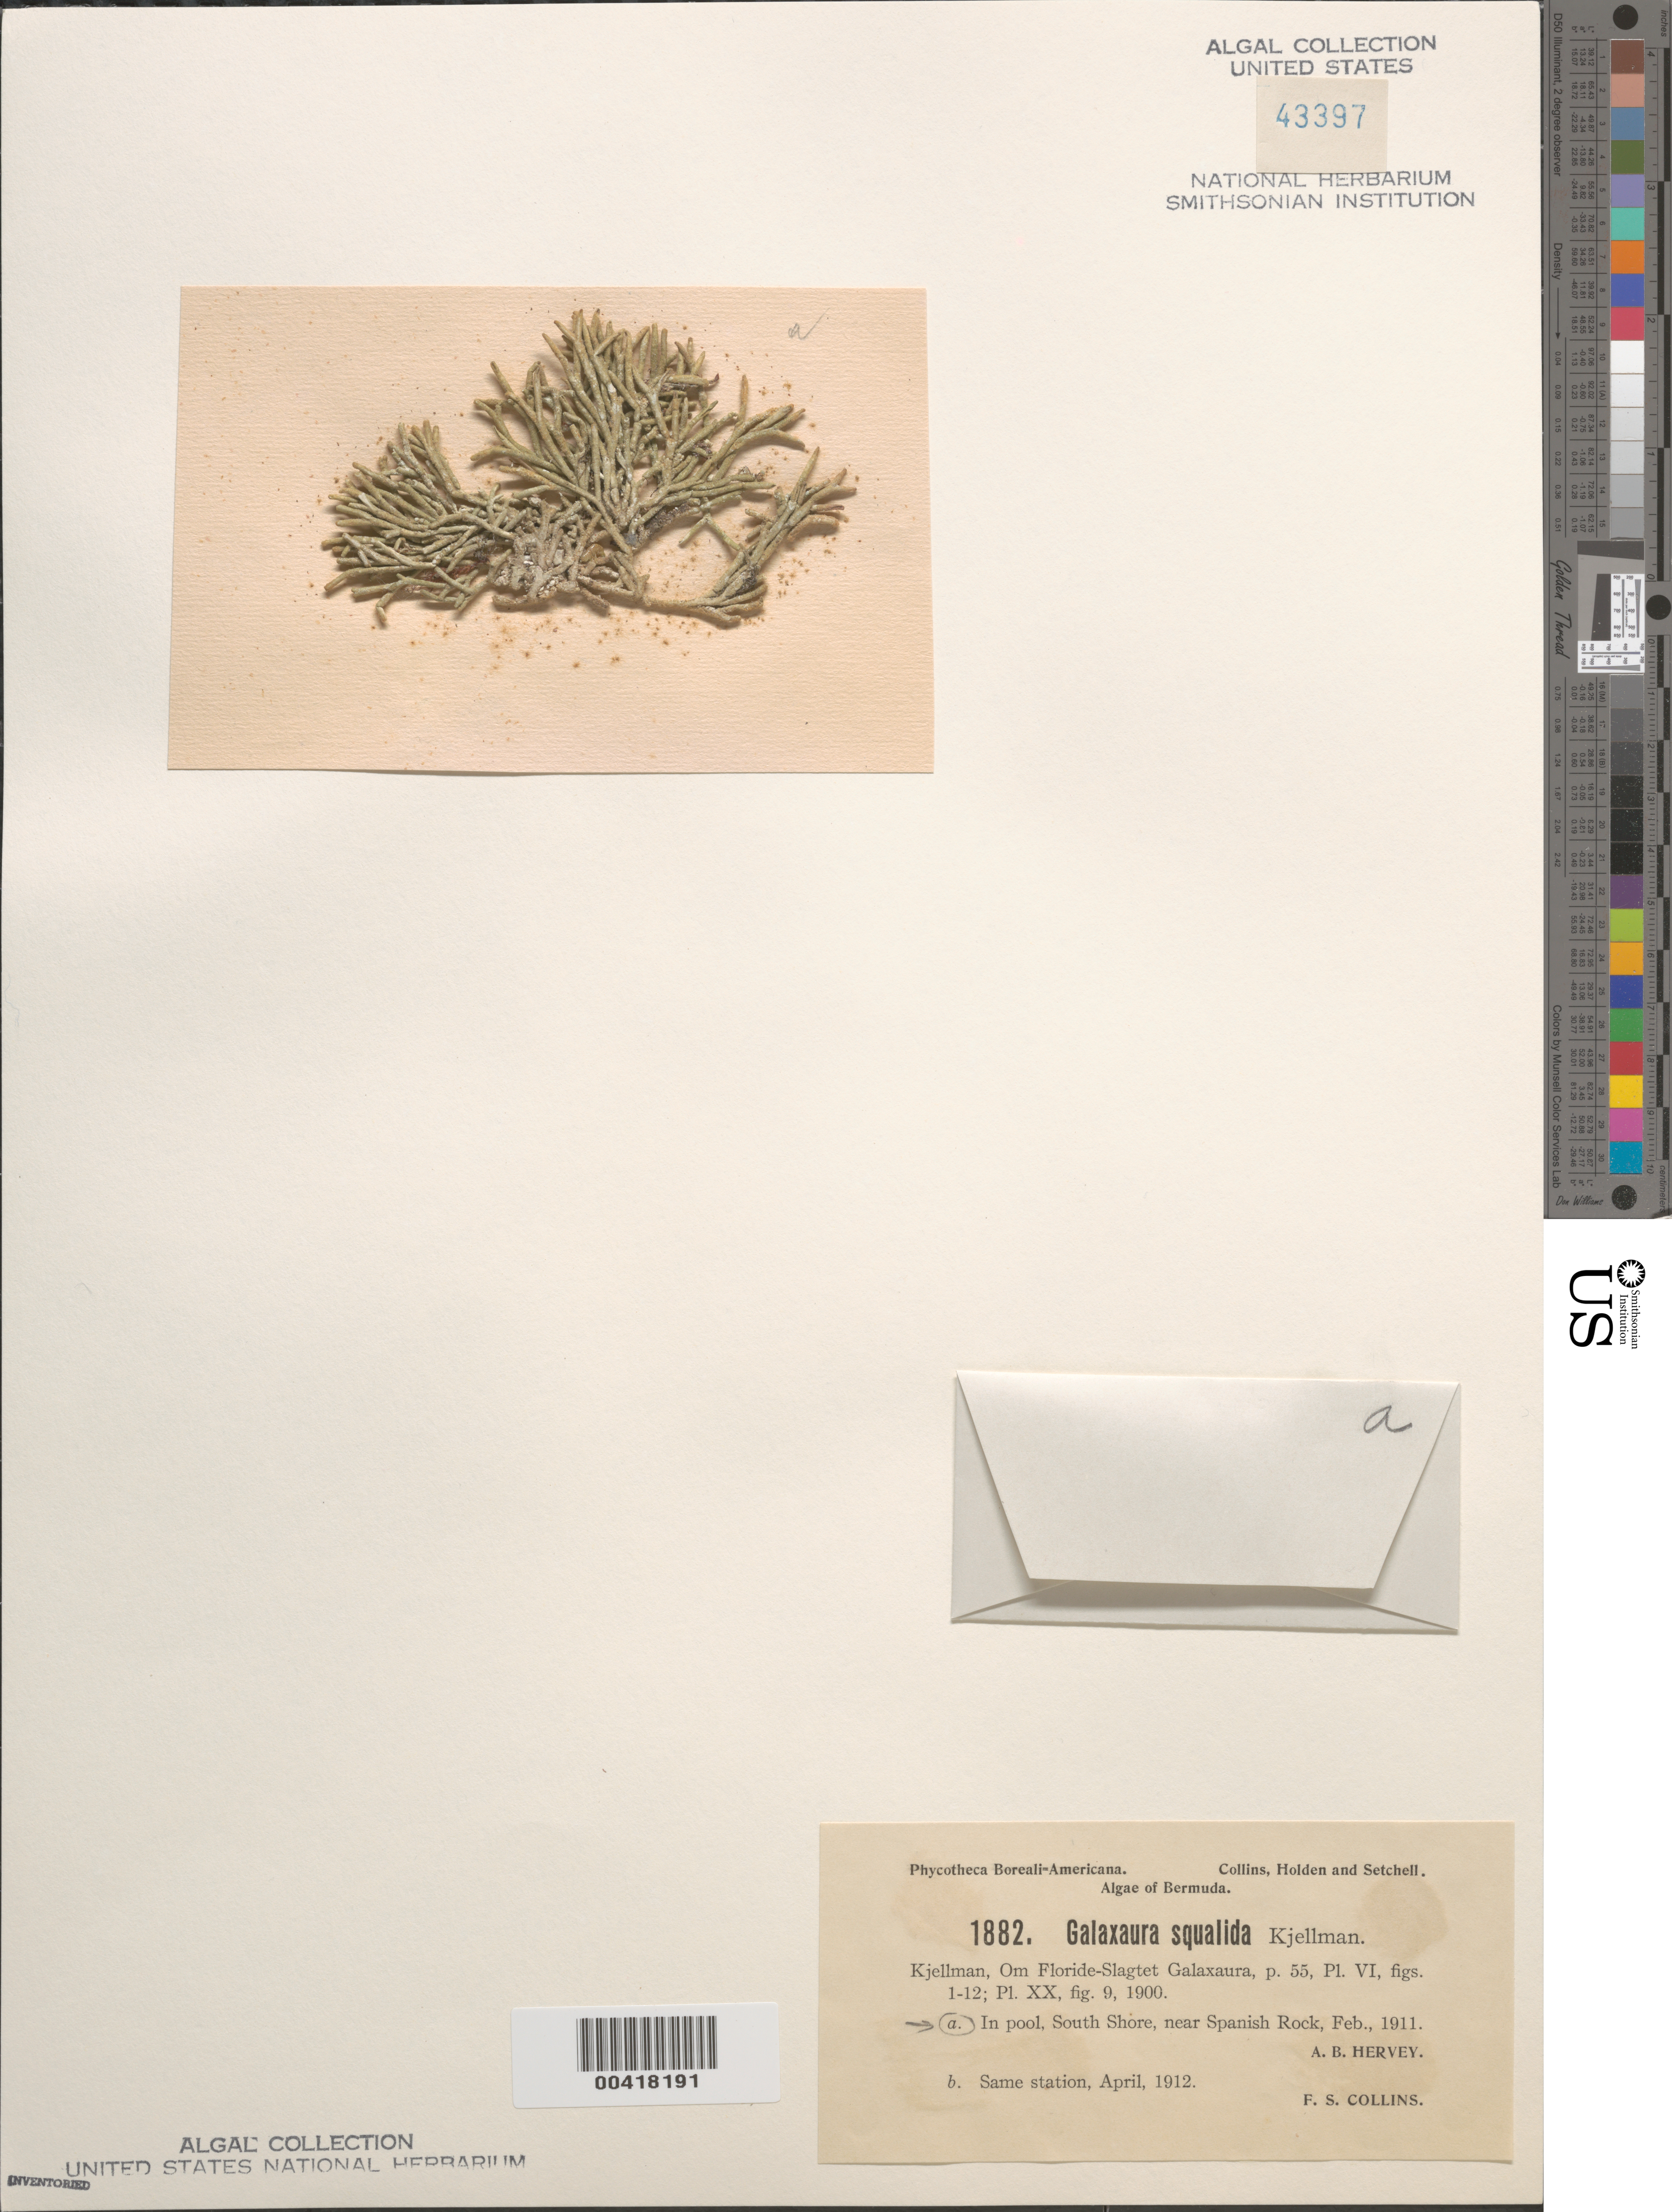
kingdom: Plantae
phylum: Rhodophyta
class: Florideophyceae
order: Nemaliales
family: Galaxauraceae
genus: Galaxaura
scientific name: Galaxaura rugosa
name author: (Ellis & Sol.) J.V.Lamouroux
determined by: Algae name updating Project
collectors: A. B. Hervey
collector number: PB-A 1882a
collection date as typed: Feb 1911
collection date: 1911-02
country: Bermuda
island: Bermuda Island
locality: South shore, near Spanish Rock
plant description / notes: Collins, Holden & Setchell, Phycotheca Boreali-Americana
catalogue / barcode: US 43397